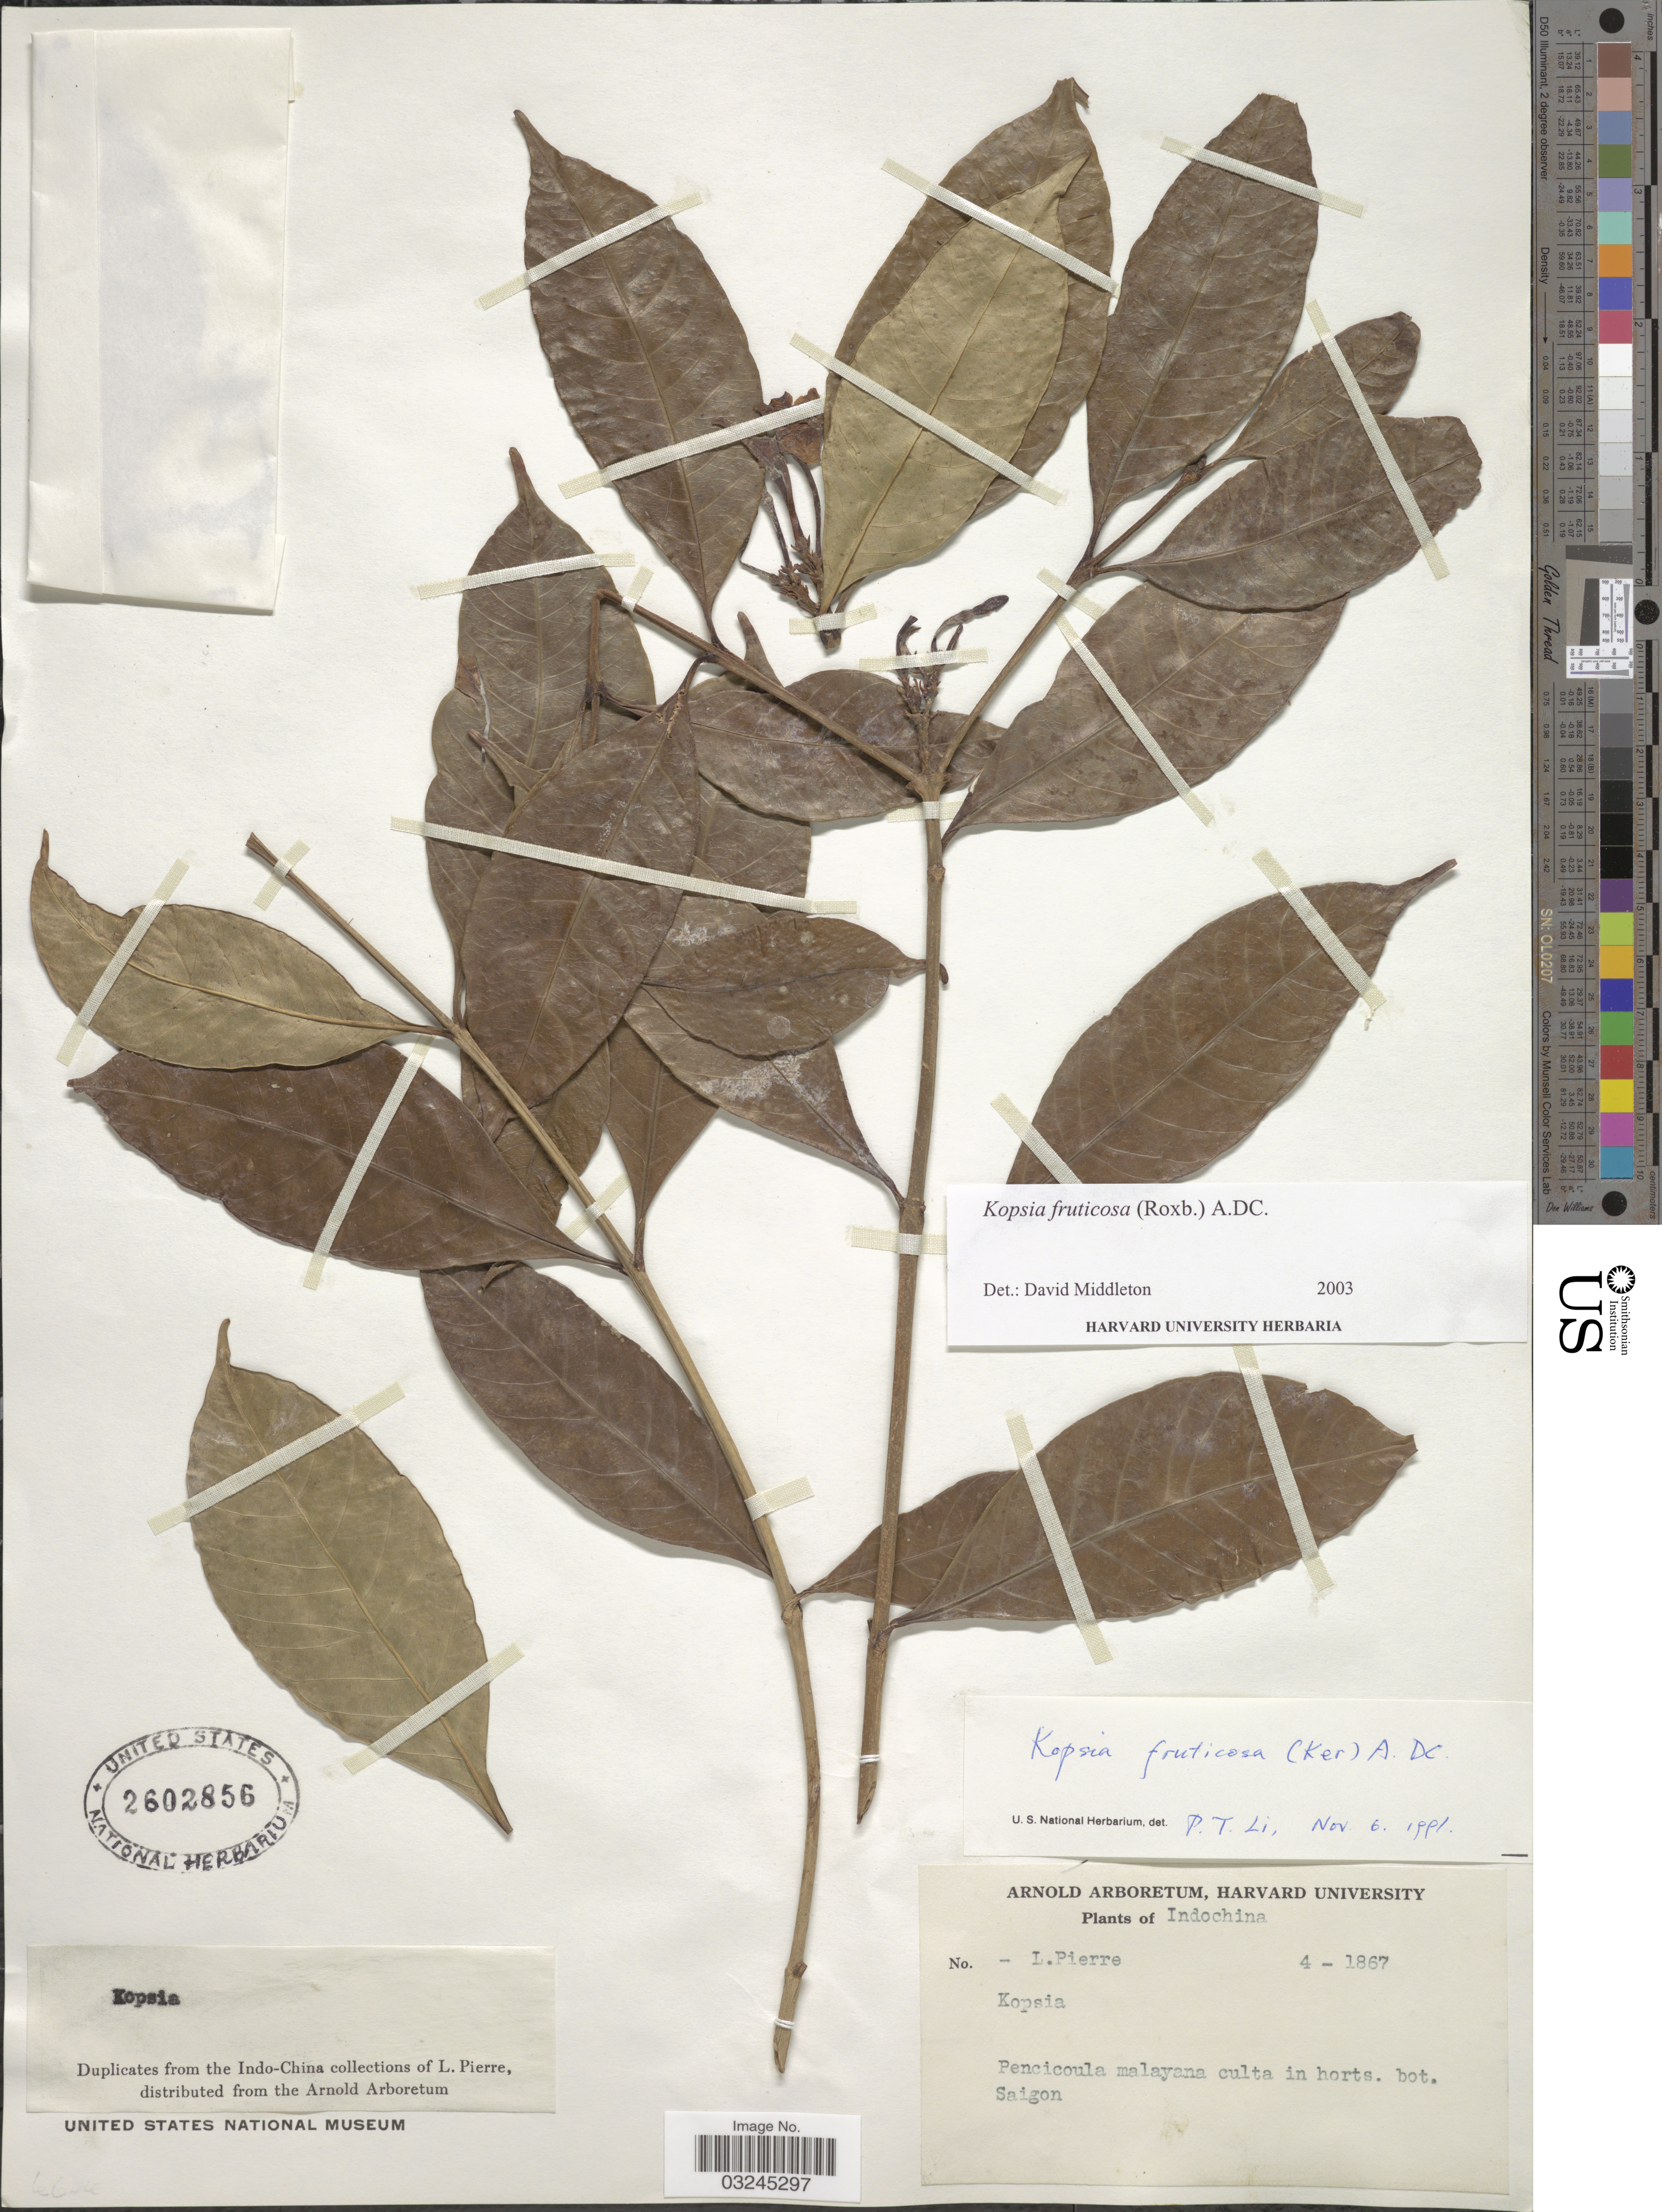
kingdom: Plantae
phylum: Tracheophyta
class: Magnoliopsida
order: Gentianales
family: Apocynaceae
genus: Kopsia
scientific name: Kopsia fruticosa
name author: (Roxb.) A. DC.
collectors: L. Pierre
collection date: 1867-04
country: Vietnam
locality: Indochina. Horts. bot. Saigon.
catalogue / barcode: US 2602856